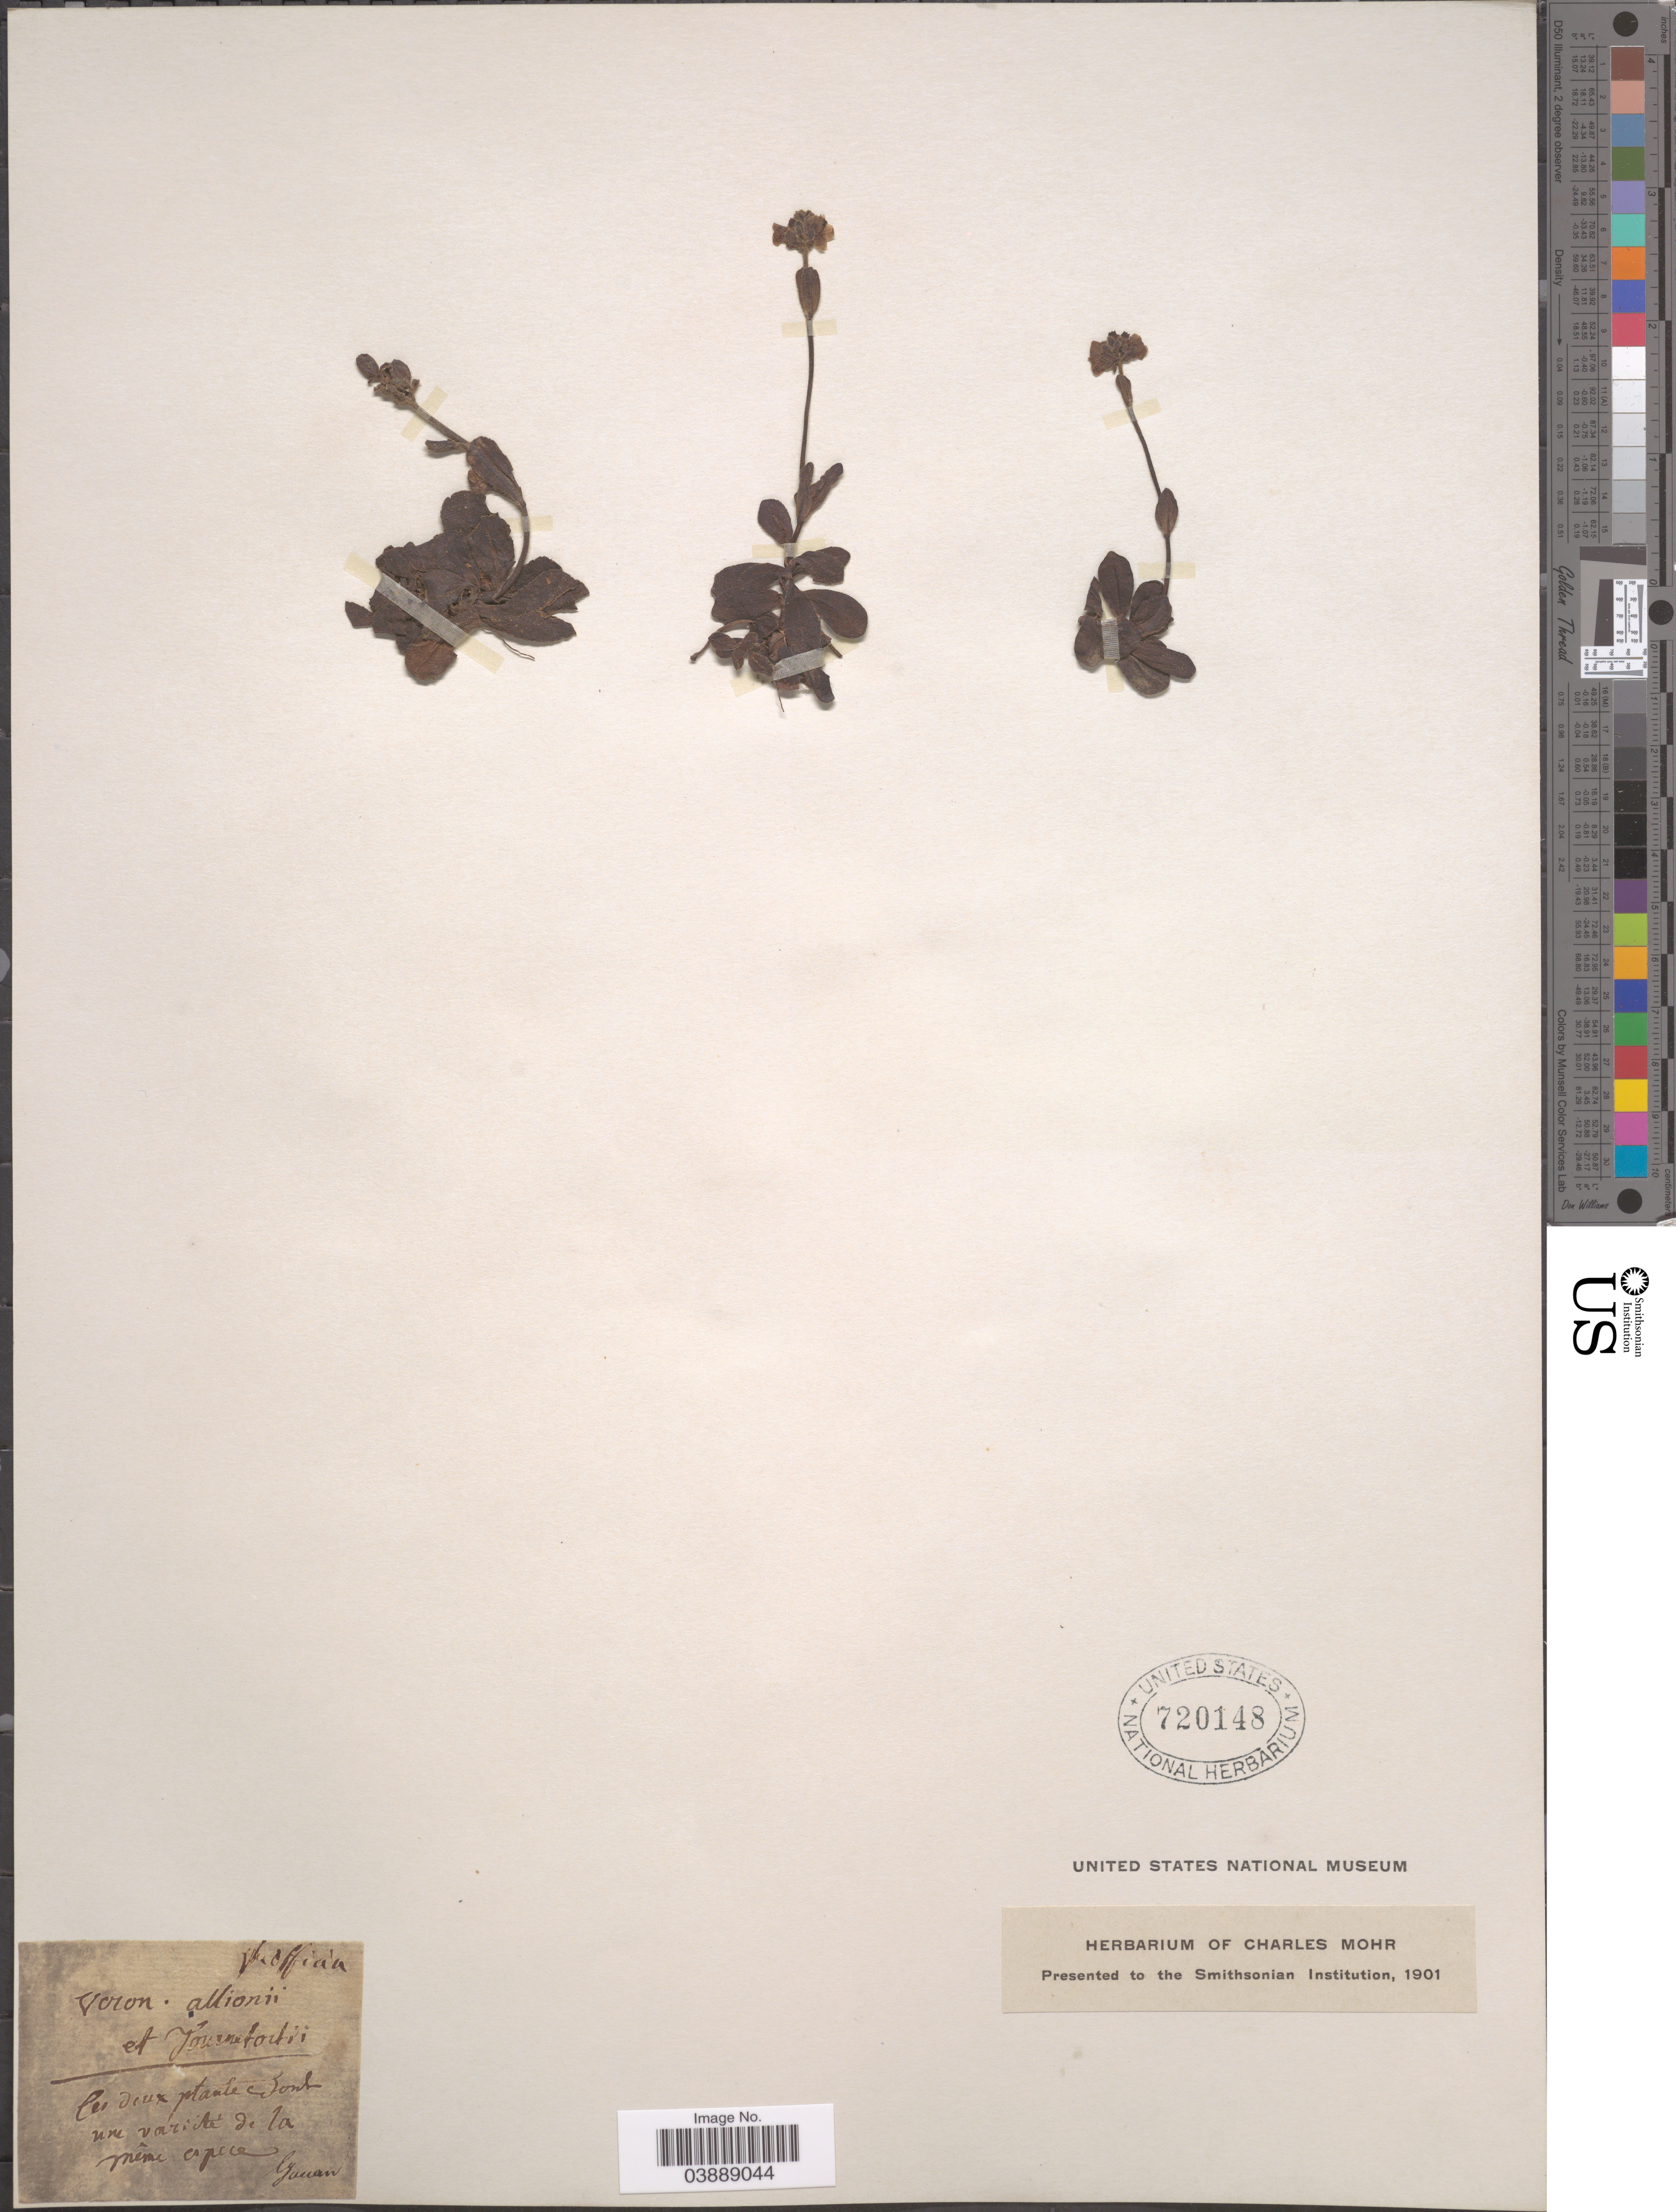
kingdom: Plantae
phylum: Tracheophyta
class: Magnoliopsida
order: Lamiales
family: Plantaginaceae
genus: Veronica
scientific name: Veronica allionii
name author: Vill.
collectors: -. Gouan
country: France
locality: Tournefortii.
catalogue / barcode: US 720148